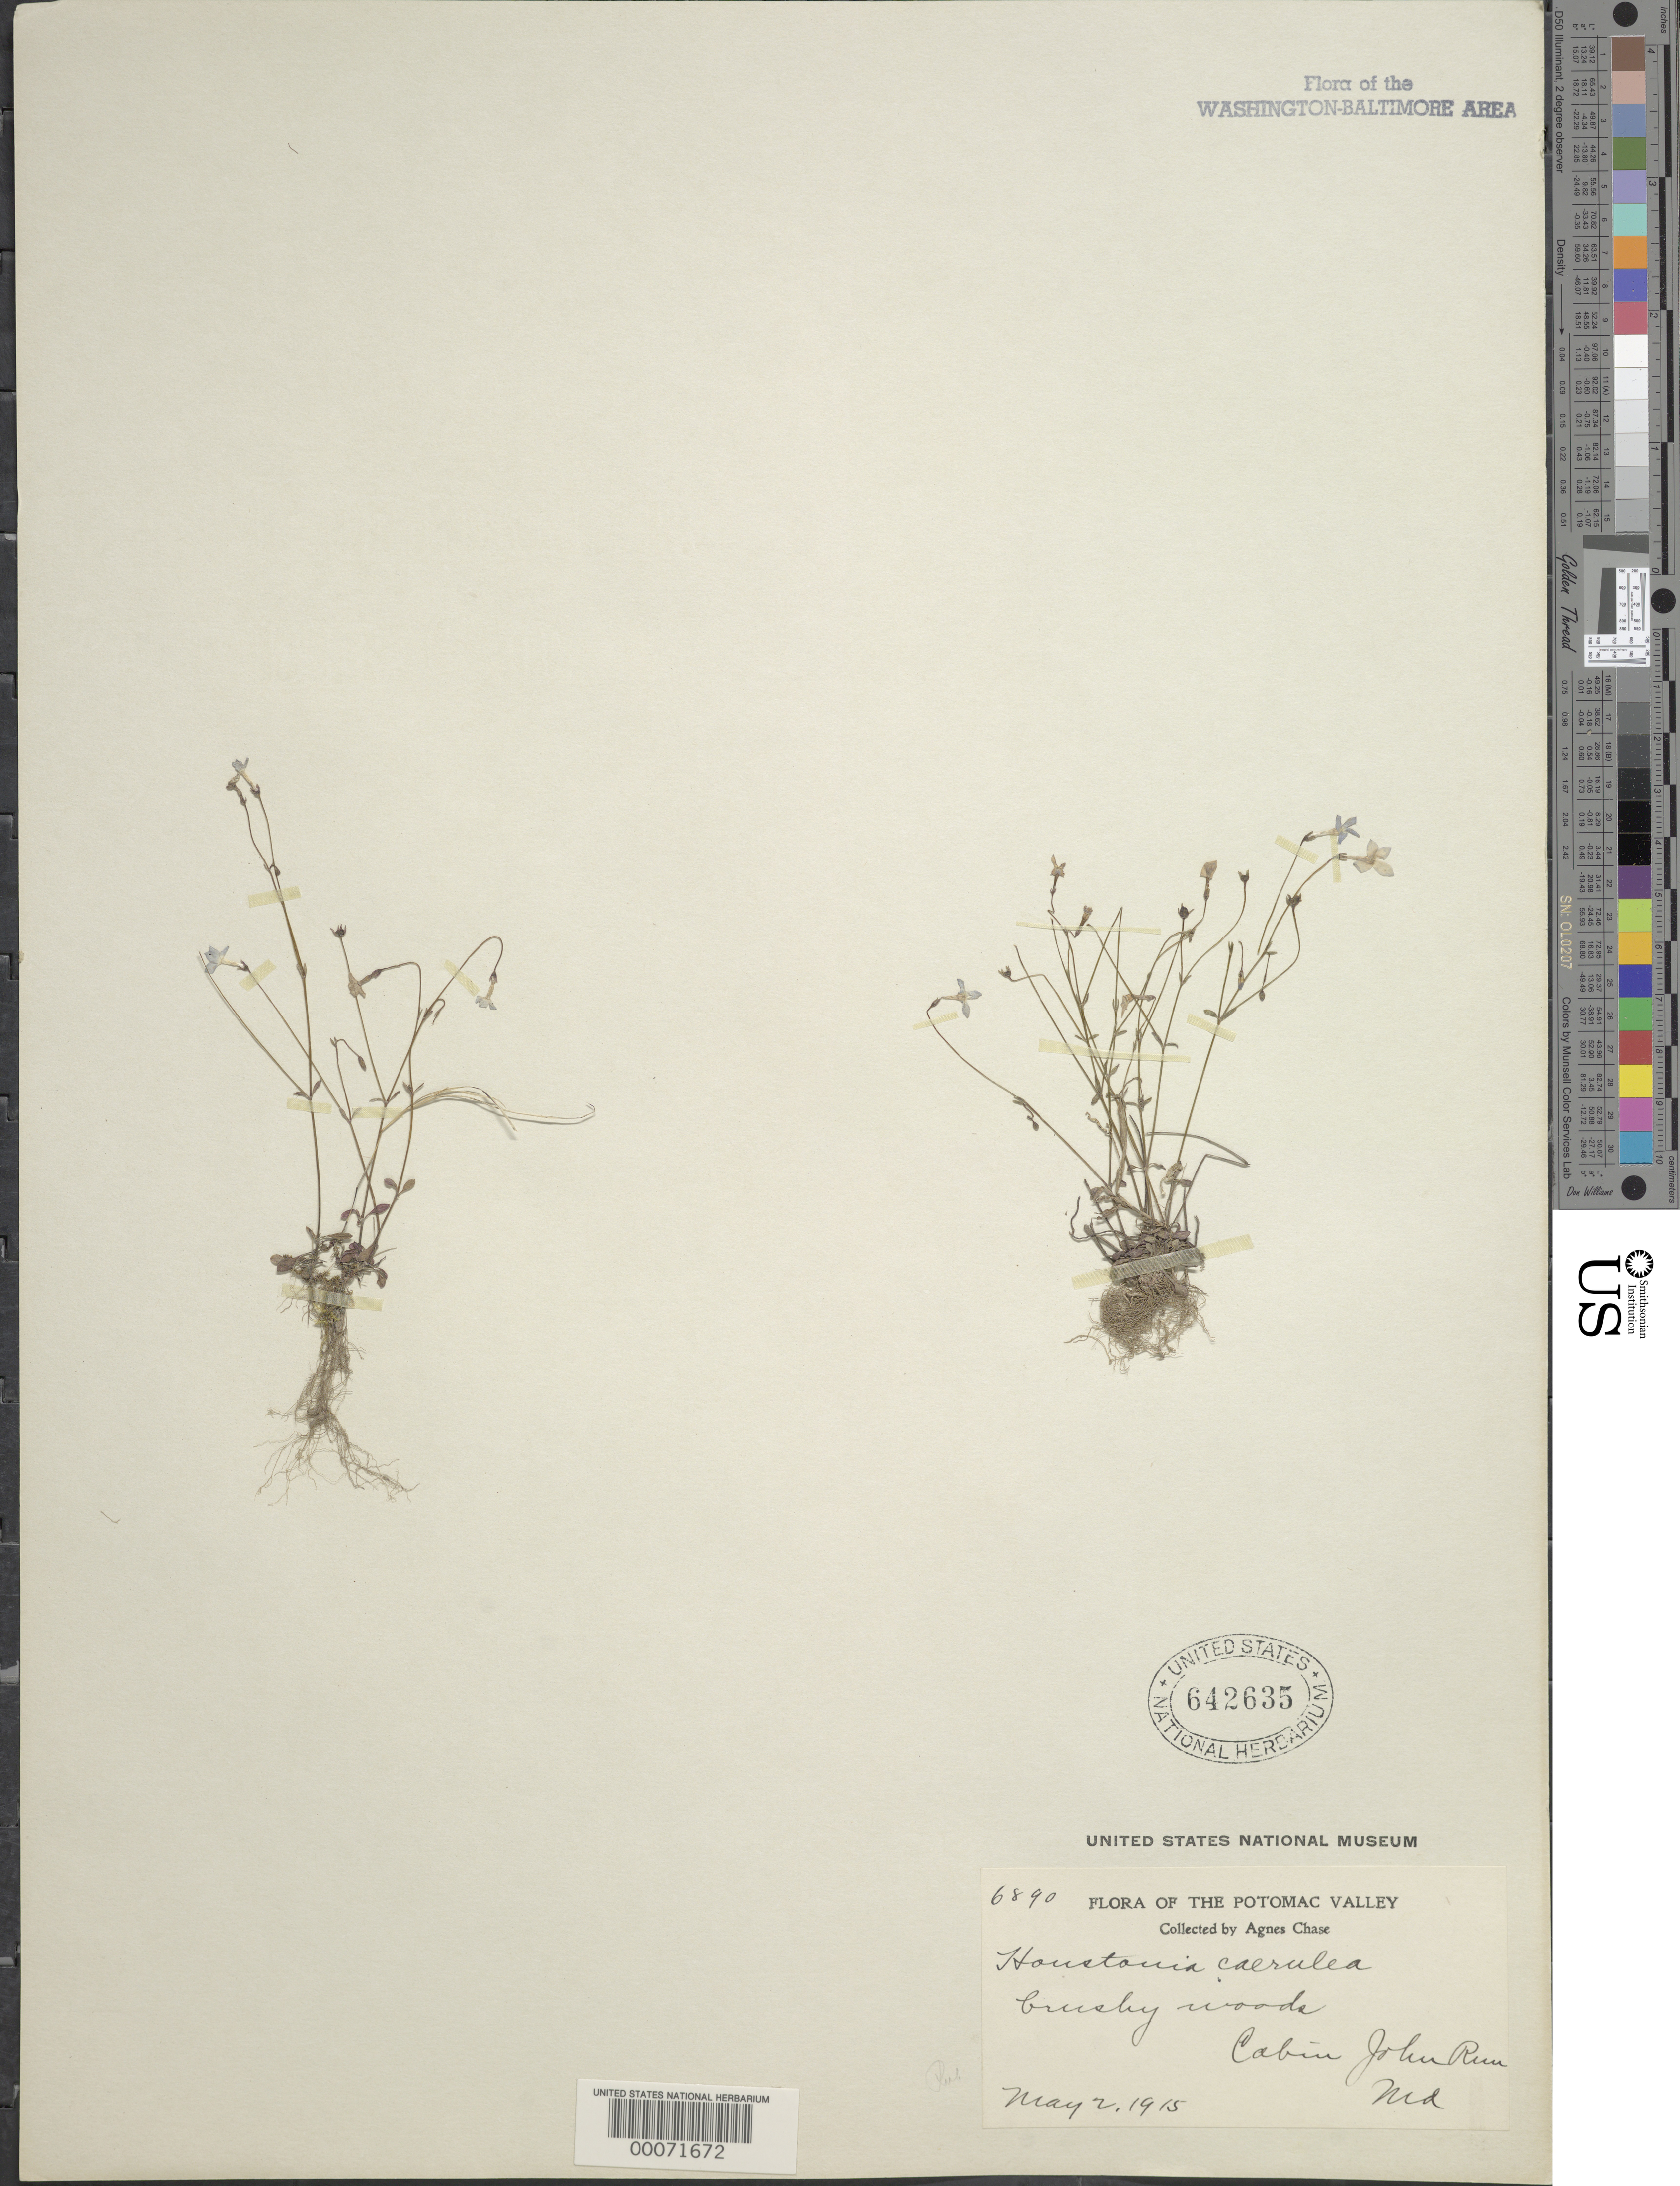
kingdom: Plantae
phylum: Tracheophyta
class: Magnoliopsida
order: Gentianales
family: Rubiaceae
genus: Houstonia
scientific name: Houstonia caerulea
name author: L.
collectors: A. Chase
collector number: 6890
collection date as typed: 02 May 1915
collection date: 1915-05-02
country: United States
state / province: Maryland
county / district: Montgomery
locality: Cabin John Run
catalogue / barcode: US 642635